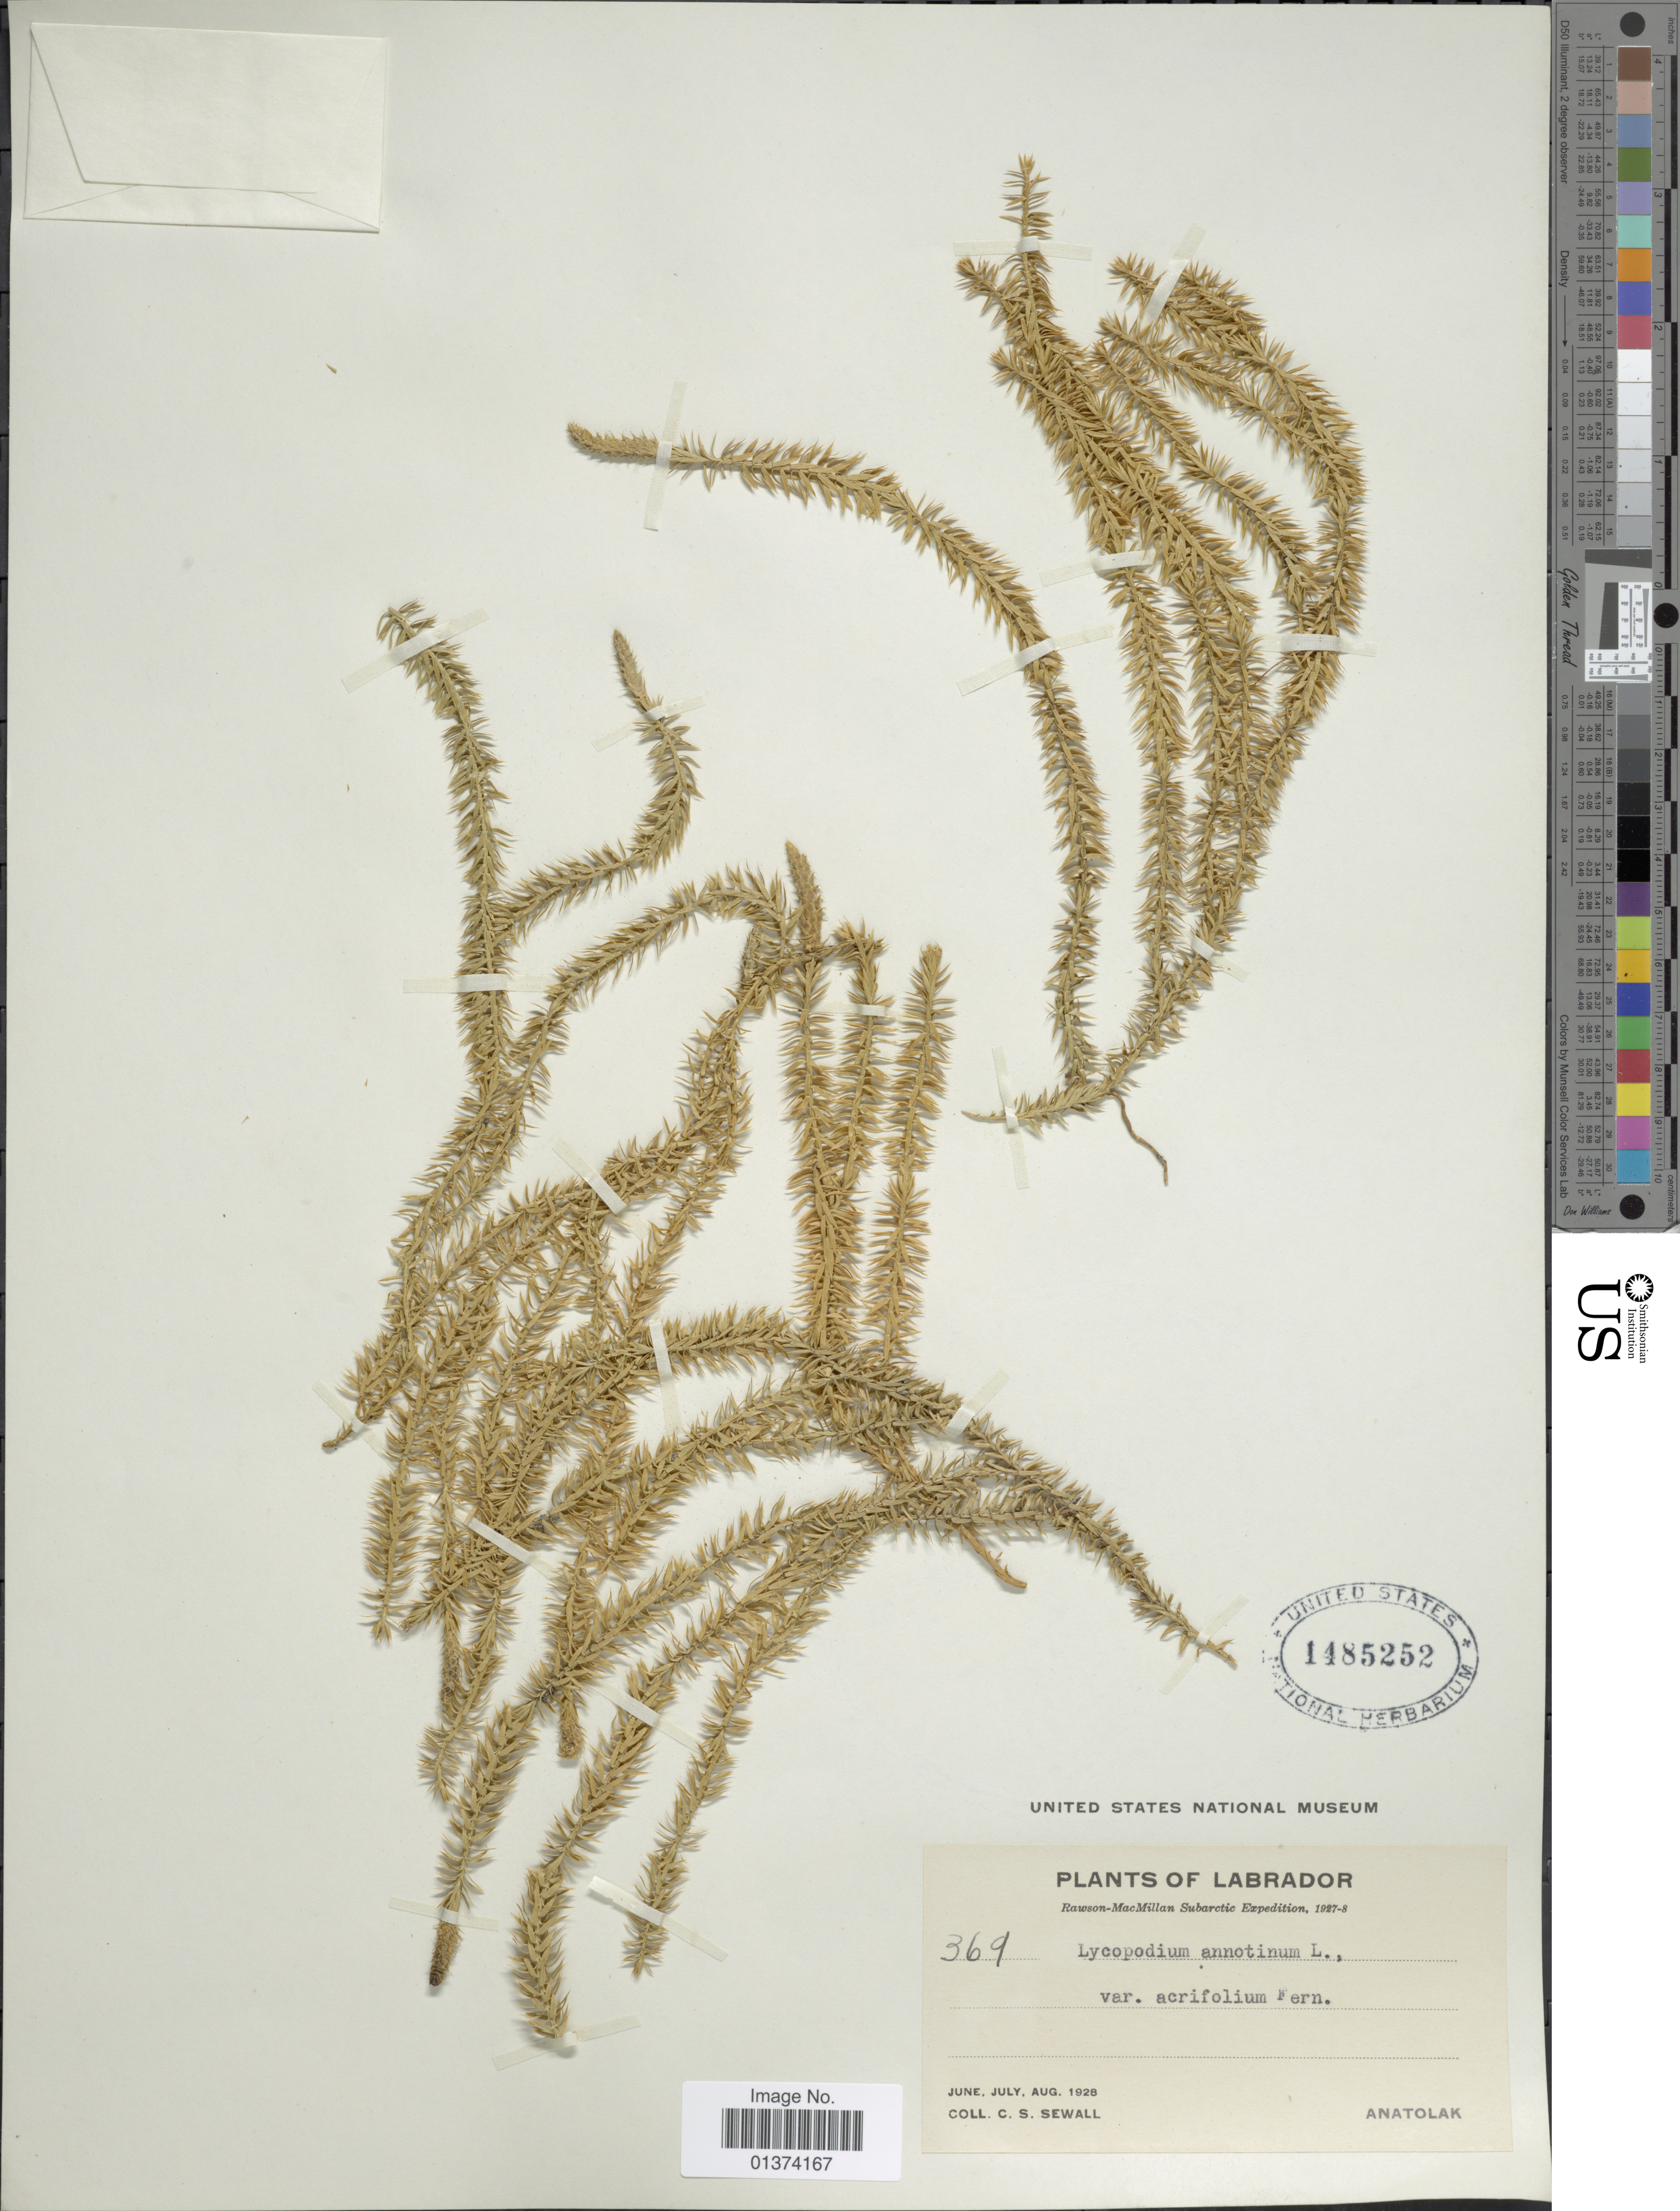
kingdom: Plantae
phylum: Tracheophyta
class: Lycopodiopsida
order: Lycopodiales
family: Lycopodiaceae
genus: Spinulum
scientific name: Spinulum annotinum subsp. annotinum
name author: (L.) A. Haines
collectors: C. Sewall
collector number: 369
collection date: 1928-06/1928-08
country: Canada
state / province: Newfoundland and Labrador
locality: Labrador, Anatolak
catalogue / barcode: US 1485252